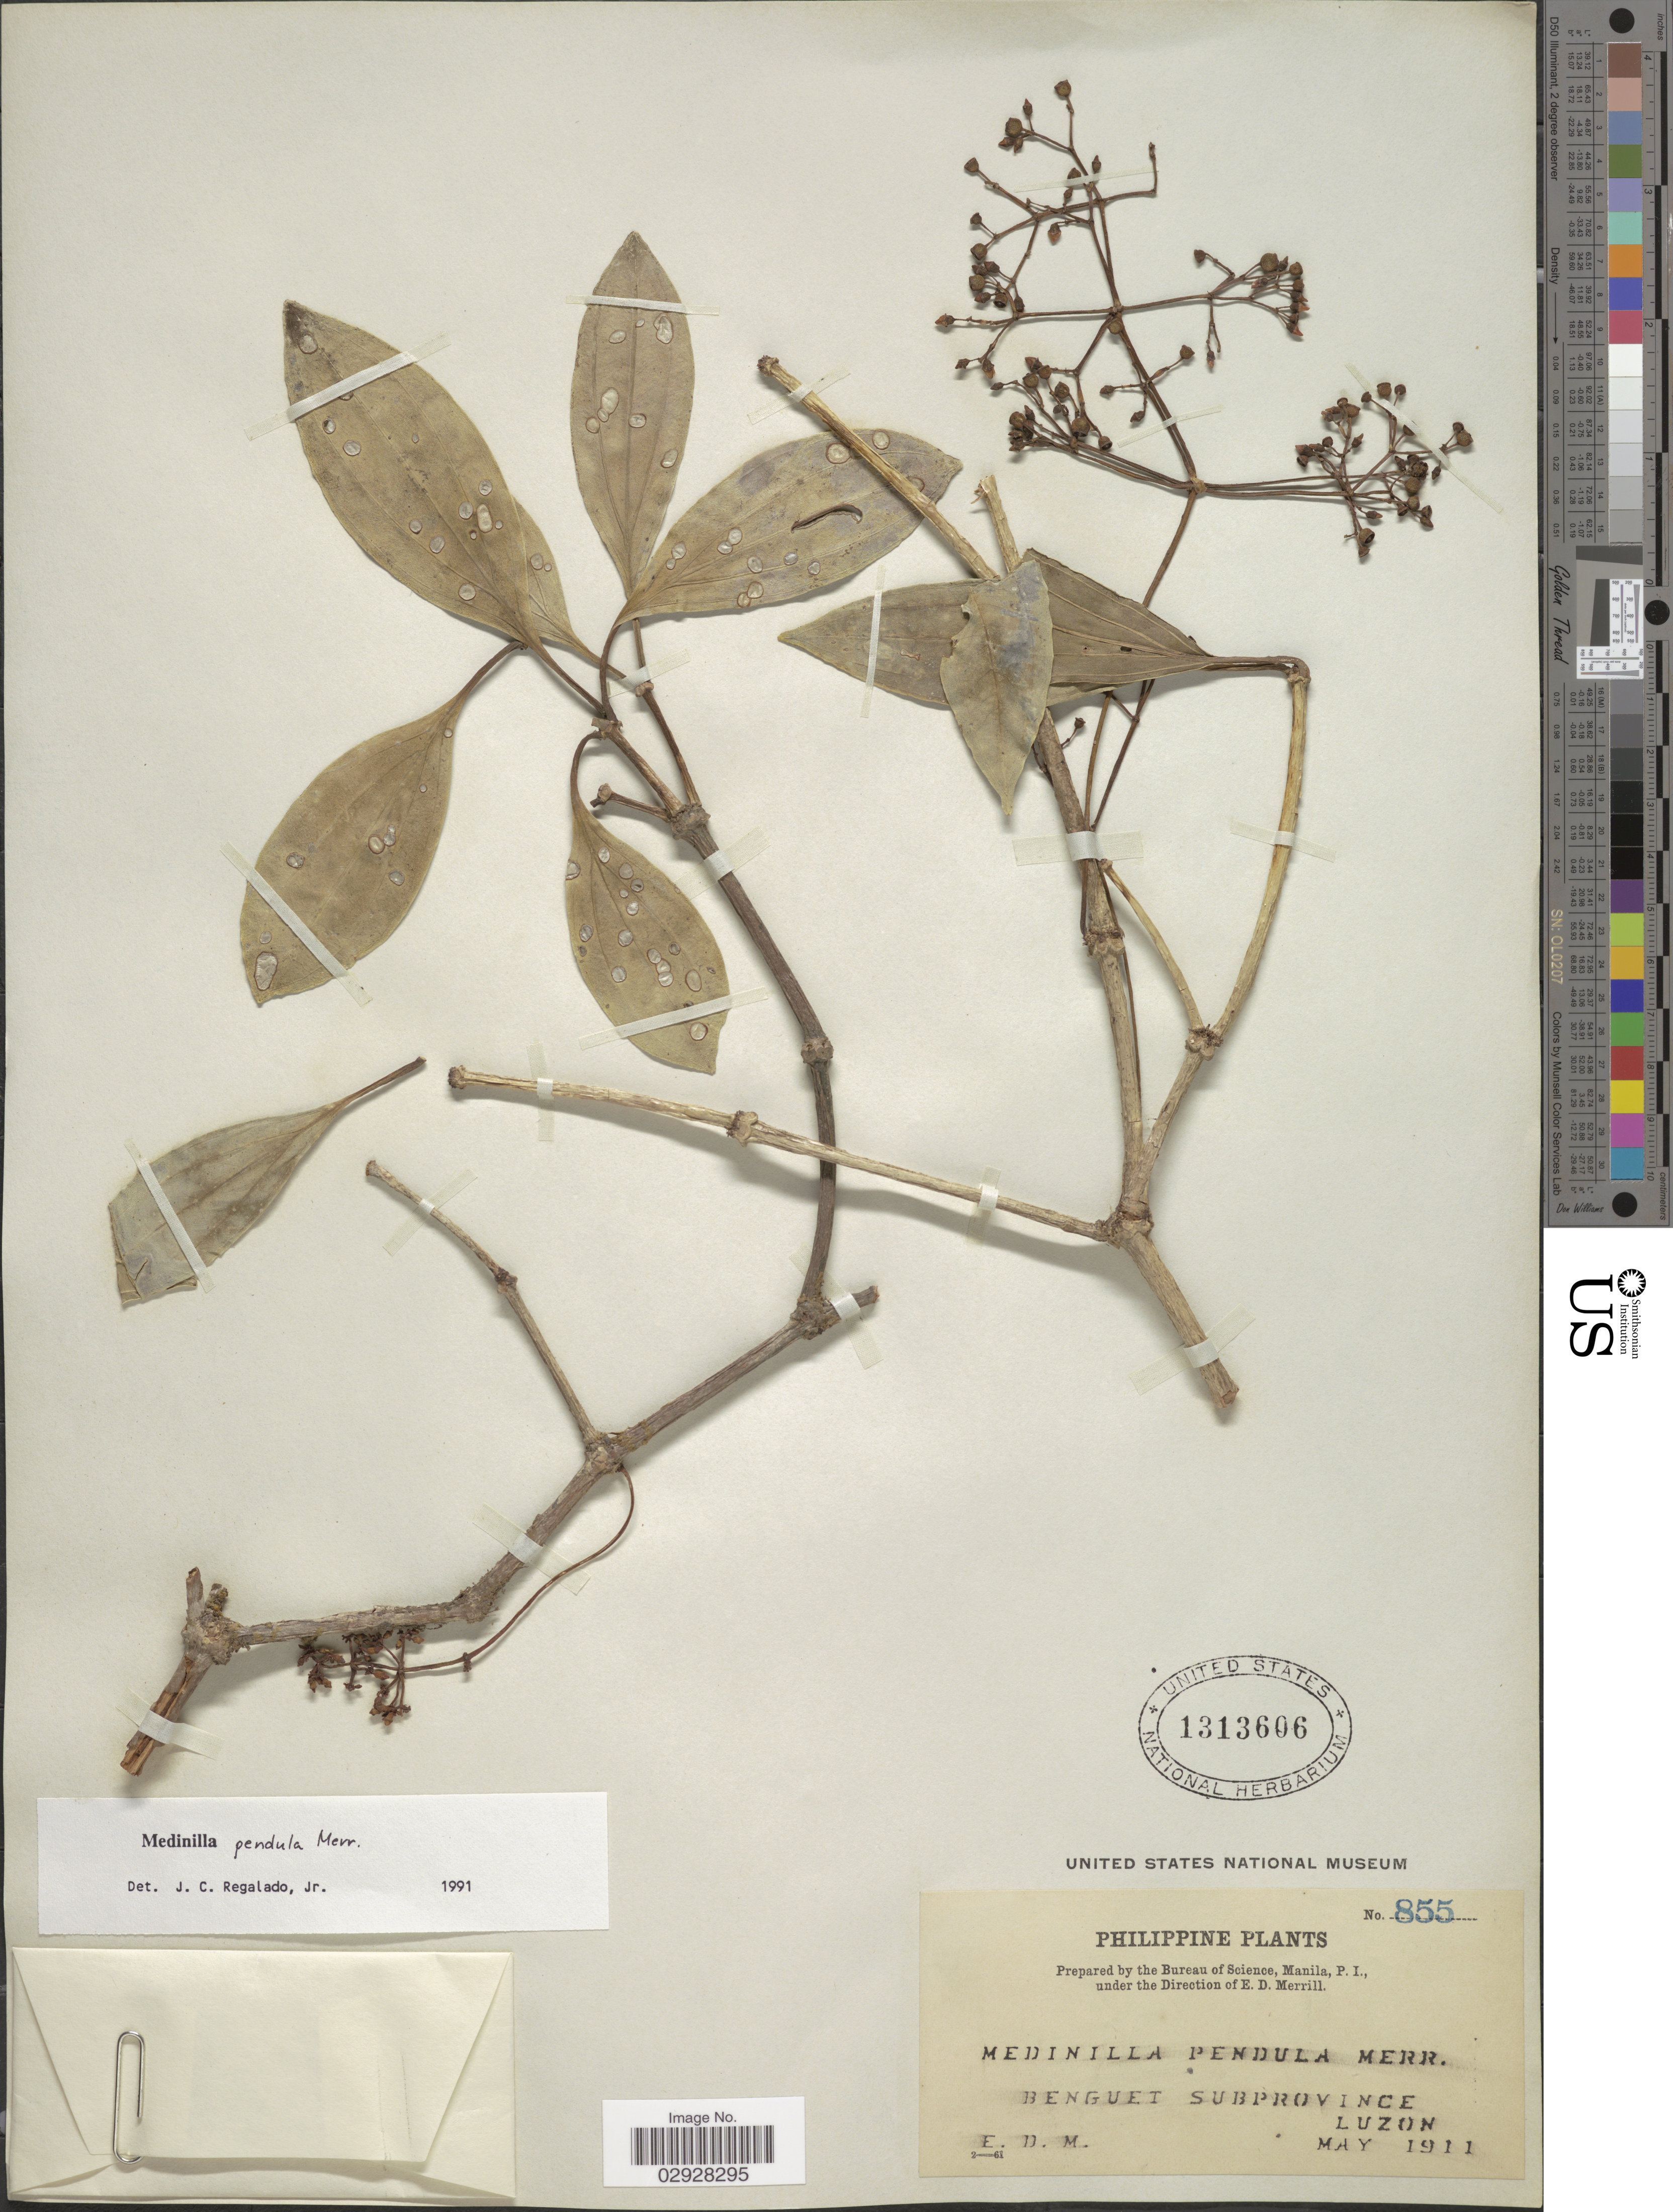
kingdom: Plantae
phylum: Tracheophyta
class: Magnoliopsida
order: Myrtales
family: Melastomataceae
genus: Medinilla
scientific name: Medinilla pendula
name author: Merr.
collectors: E. D. Merrill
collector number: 855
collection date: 1911-05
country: Philippines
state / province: Cordillera (Administrative Region)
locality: Benguet Subprovince Luzon.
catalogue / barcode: US 1313606